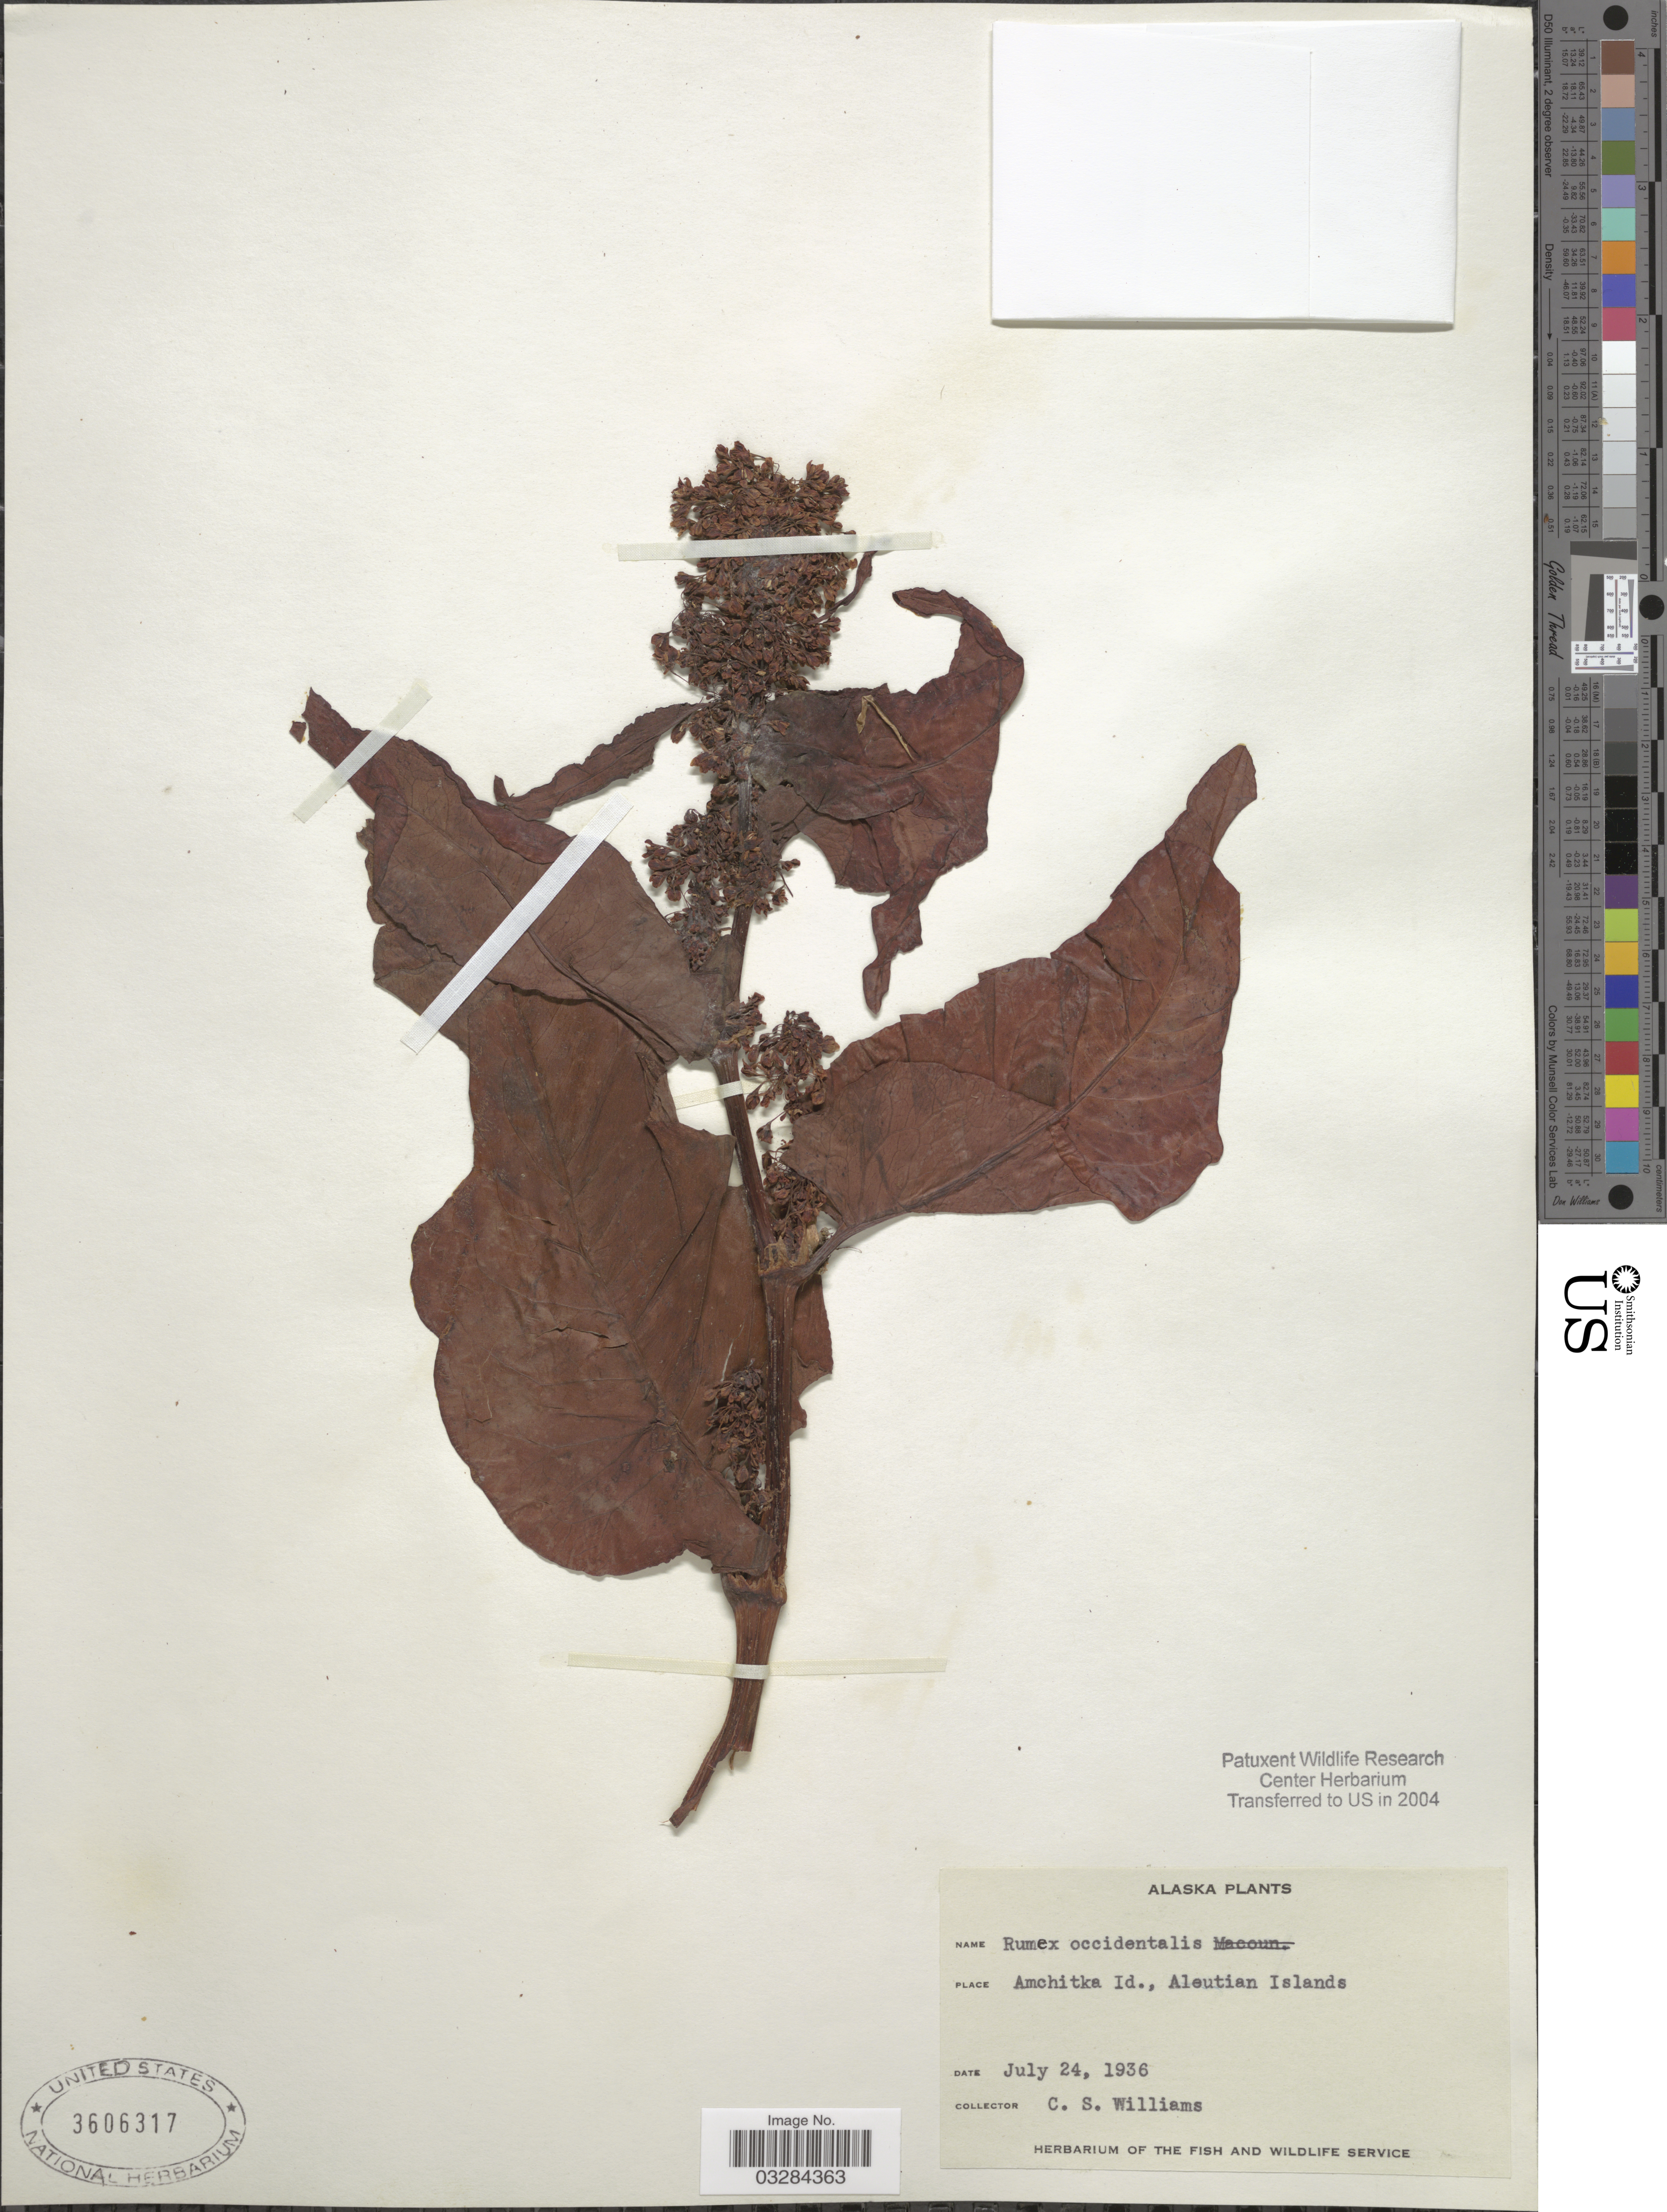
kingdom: Plantae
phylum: Tracheophyta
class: Magnoliopsida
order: Caryophyllales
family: Polygonaceae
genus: Rumex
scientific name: Rumex occidentalis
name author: S. Watson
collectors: C. Williams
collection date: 1936-07-24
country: United States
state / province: Alaska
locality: Amchitka Id., Aleutian Islands.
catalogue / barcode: US 3606317